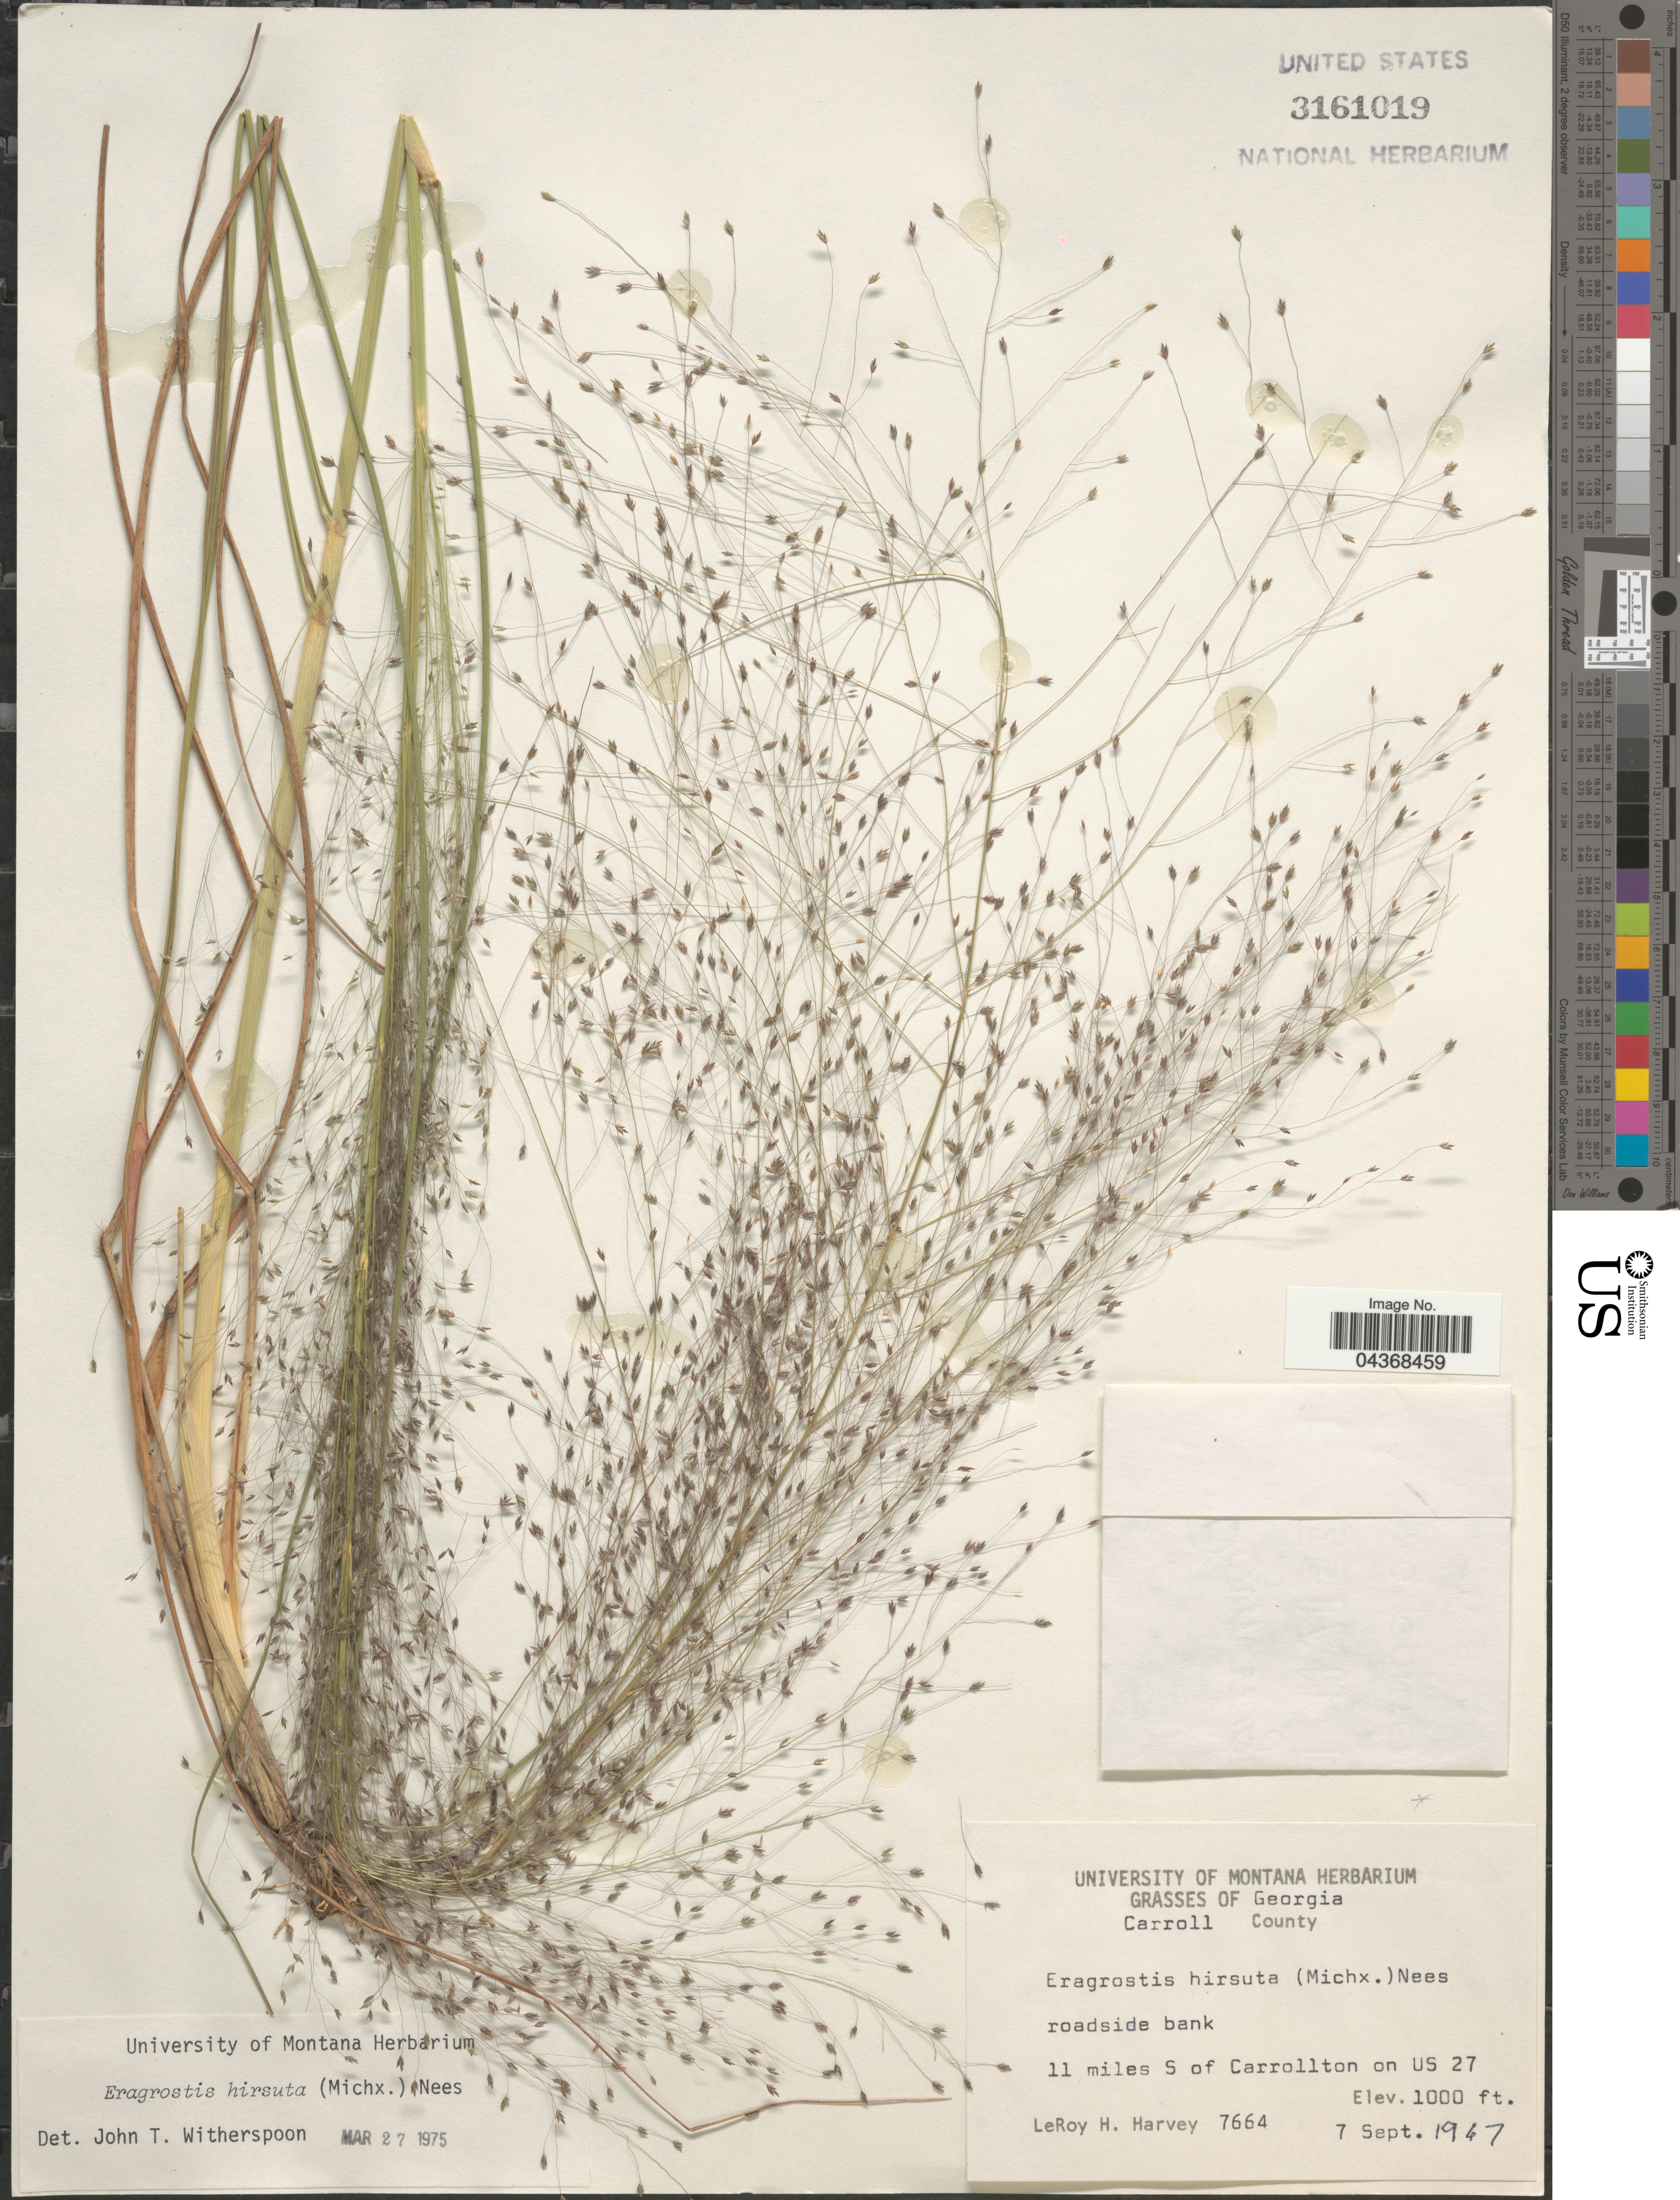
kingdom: Plantae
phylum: Tracheophyta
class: Liliopsida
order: Poales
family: Poaceae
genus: Eragrostis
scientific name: Eragrostis hirsuta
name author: (Michx.) Nees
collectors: L. H. Harvey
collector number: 7664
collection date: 1947-09-07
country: United States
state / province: Georgia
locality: Carroll County. 11 miles S of Carrollton on US 27.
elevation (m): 305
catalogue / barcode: US 3161019